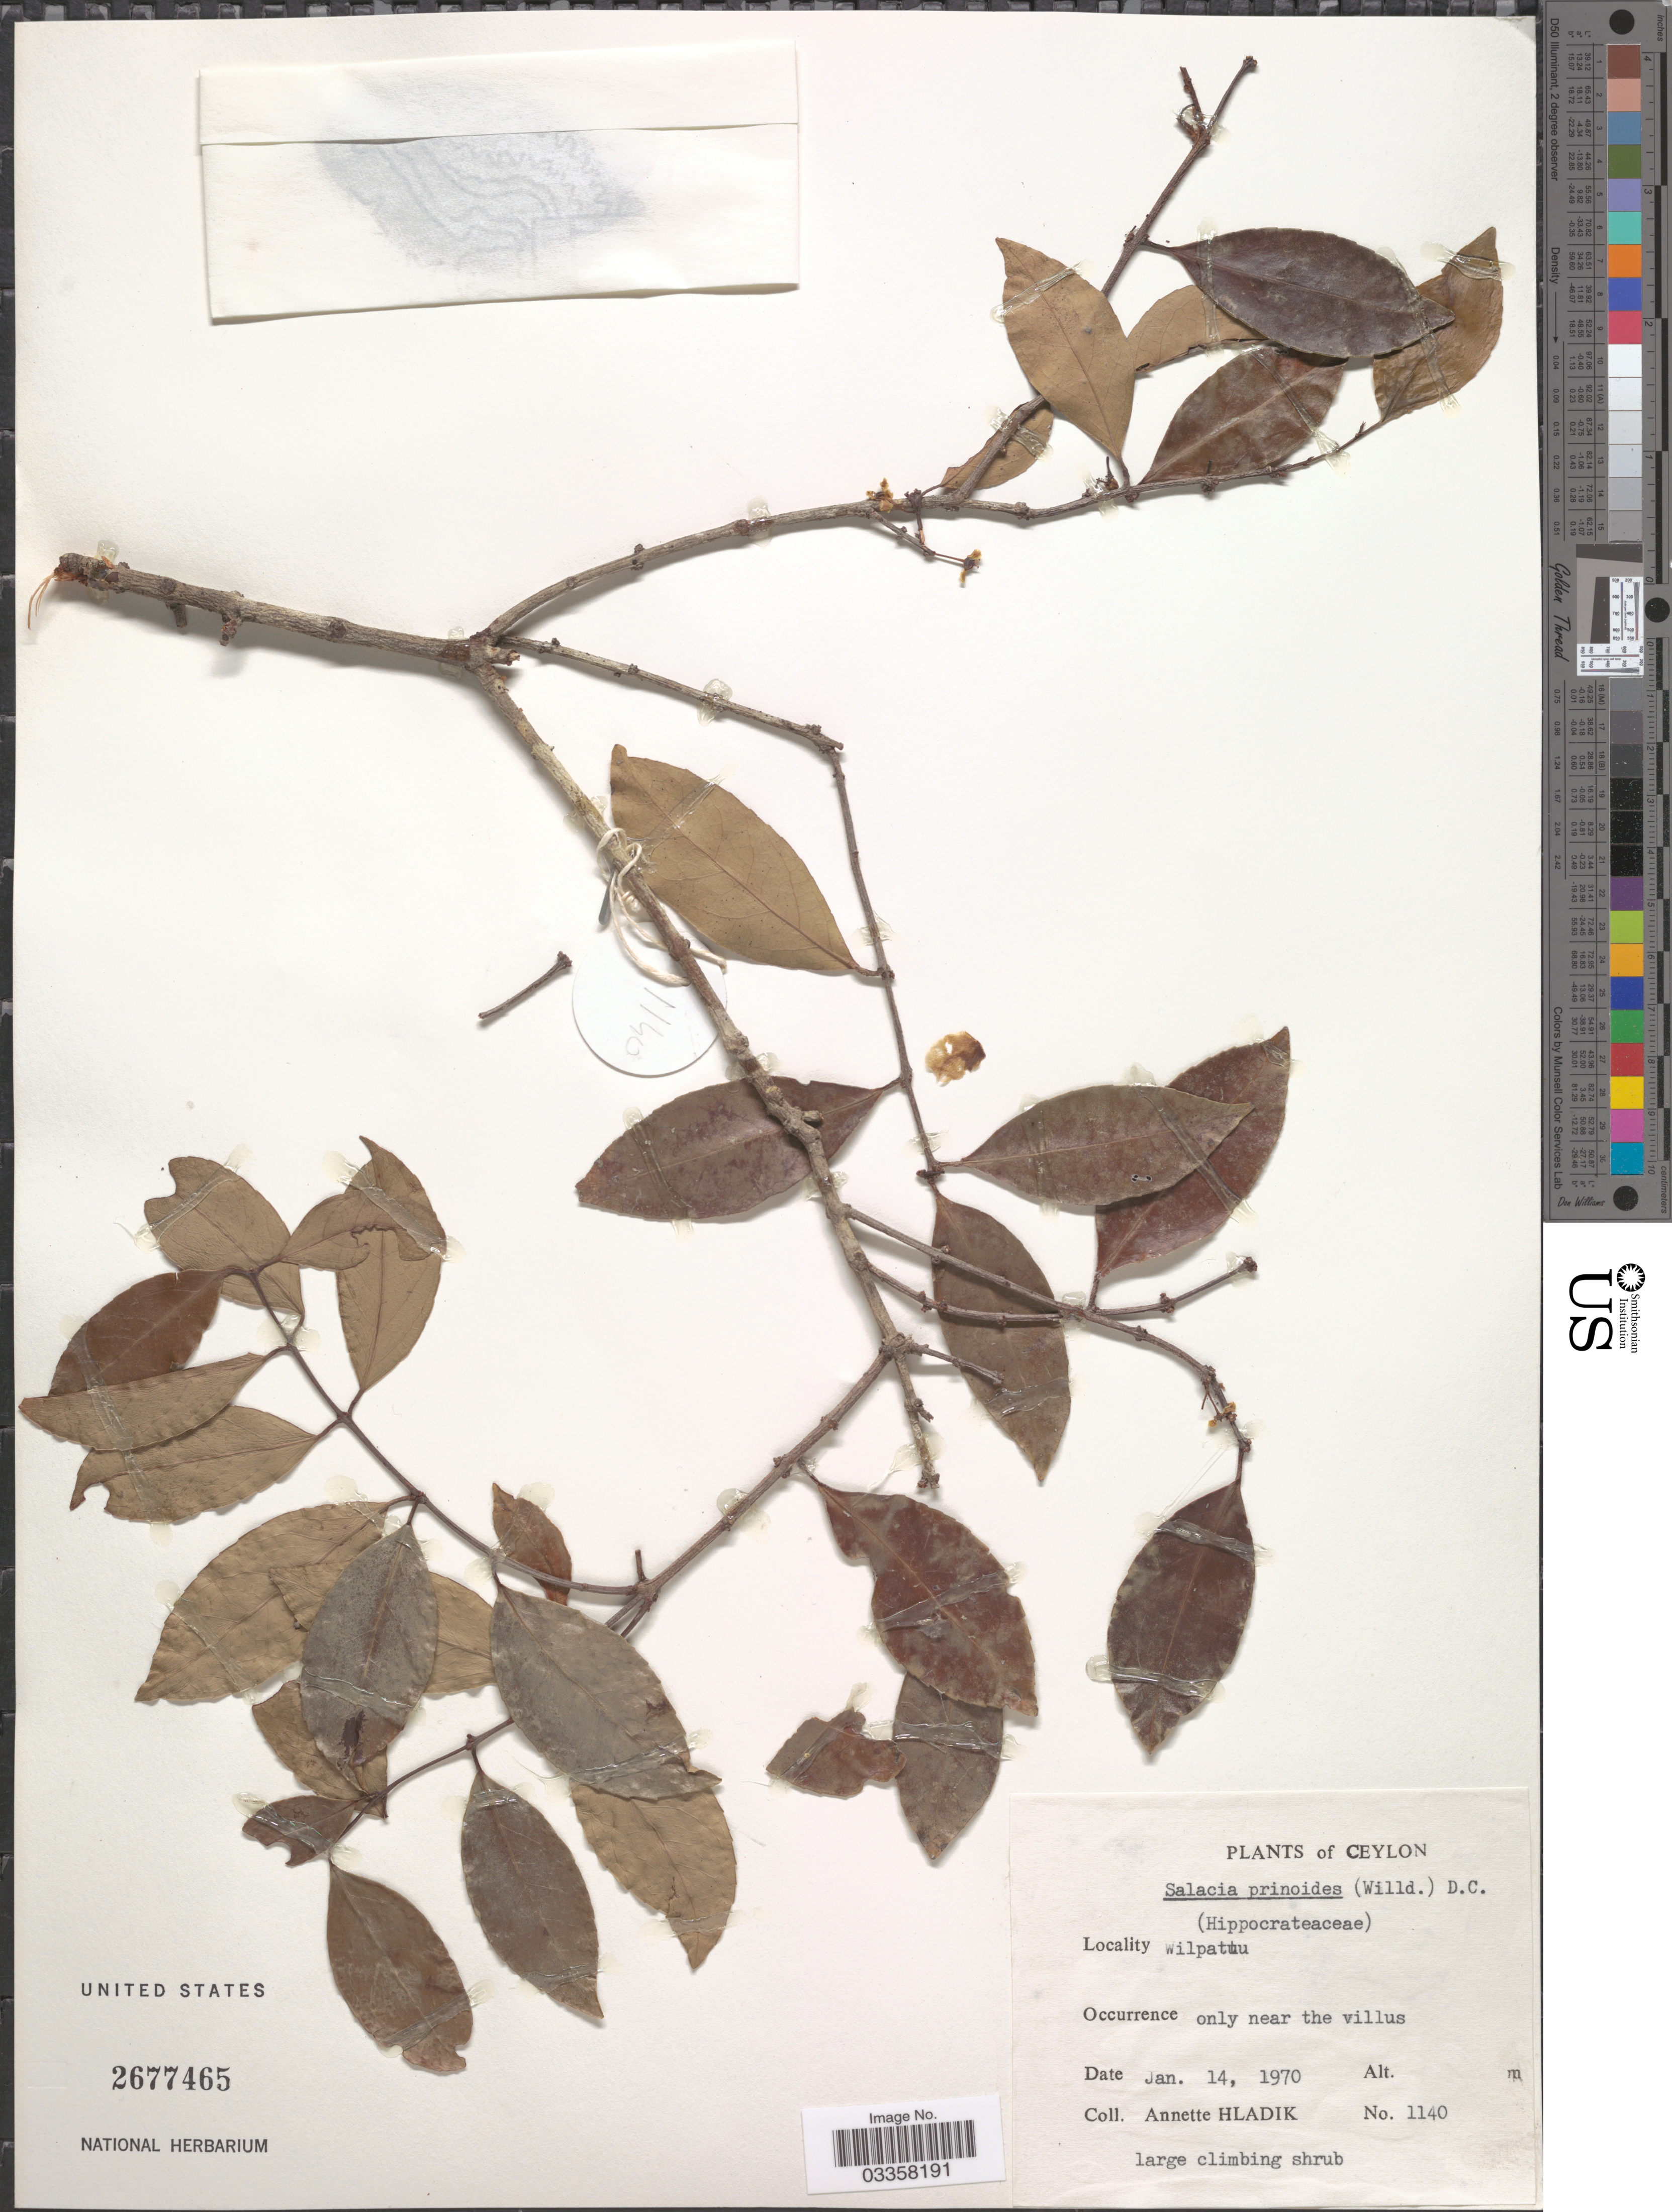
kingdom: Plantae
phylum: Tracheophyta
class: Magnoliopsida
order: Celastrales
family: Celastraceae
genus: Salacia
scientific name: Salacia chinensis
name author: L.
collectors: A. Hladik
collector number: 1140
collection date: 1970-01-14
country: Sri Lanka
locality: Ceylon, Wilpattu.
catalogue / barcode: US 2677465